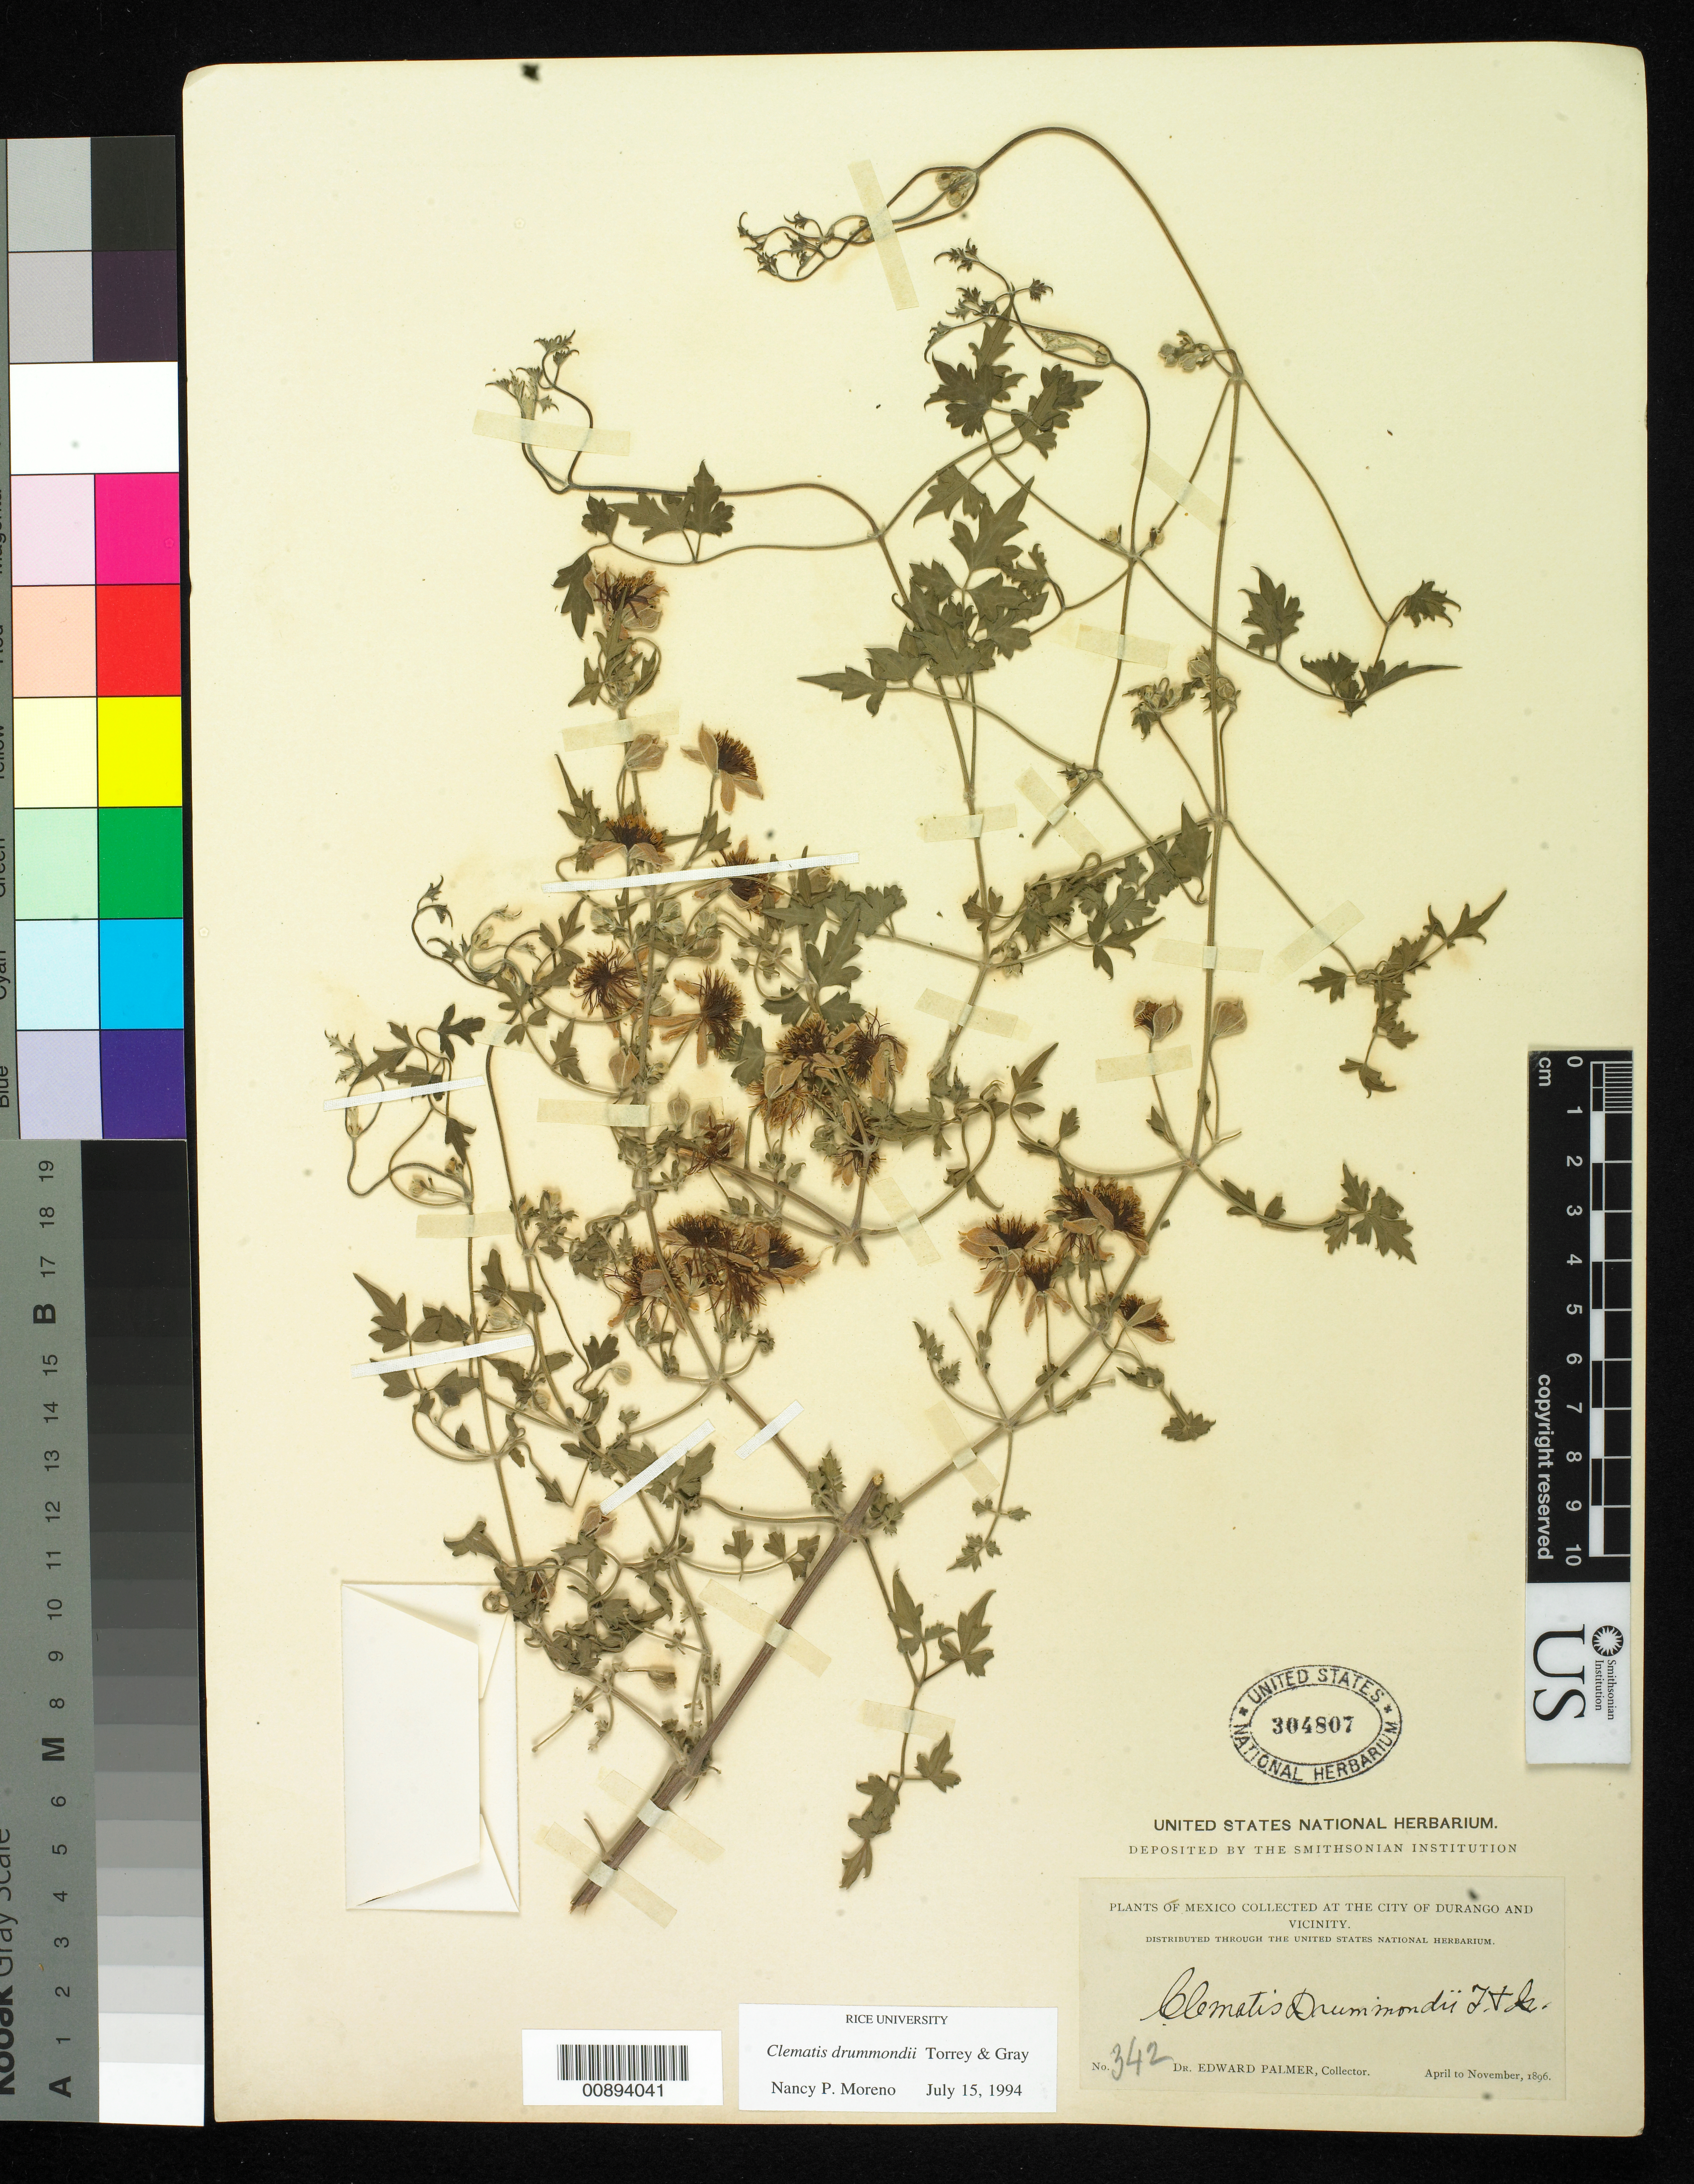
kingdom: Plantae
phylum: Tracheophyta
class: Magnoliopsida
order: Ranunculales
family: Ranunculaceae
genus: Clematis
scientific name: Clematis drummondii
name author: Torr. & A. Gray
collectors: E. Palmer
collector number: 342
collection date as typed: Apr 1896 to -- Nov 1896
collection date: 1896-04/1896-11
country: Mexico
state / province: Durango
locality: City of Durango and vicinity.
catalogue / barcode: US 304807